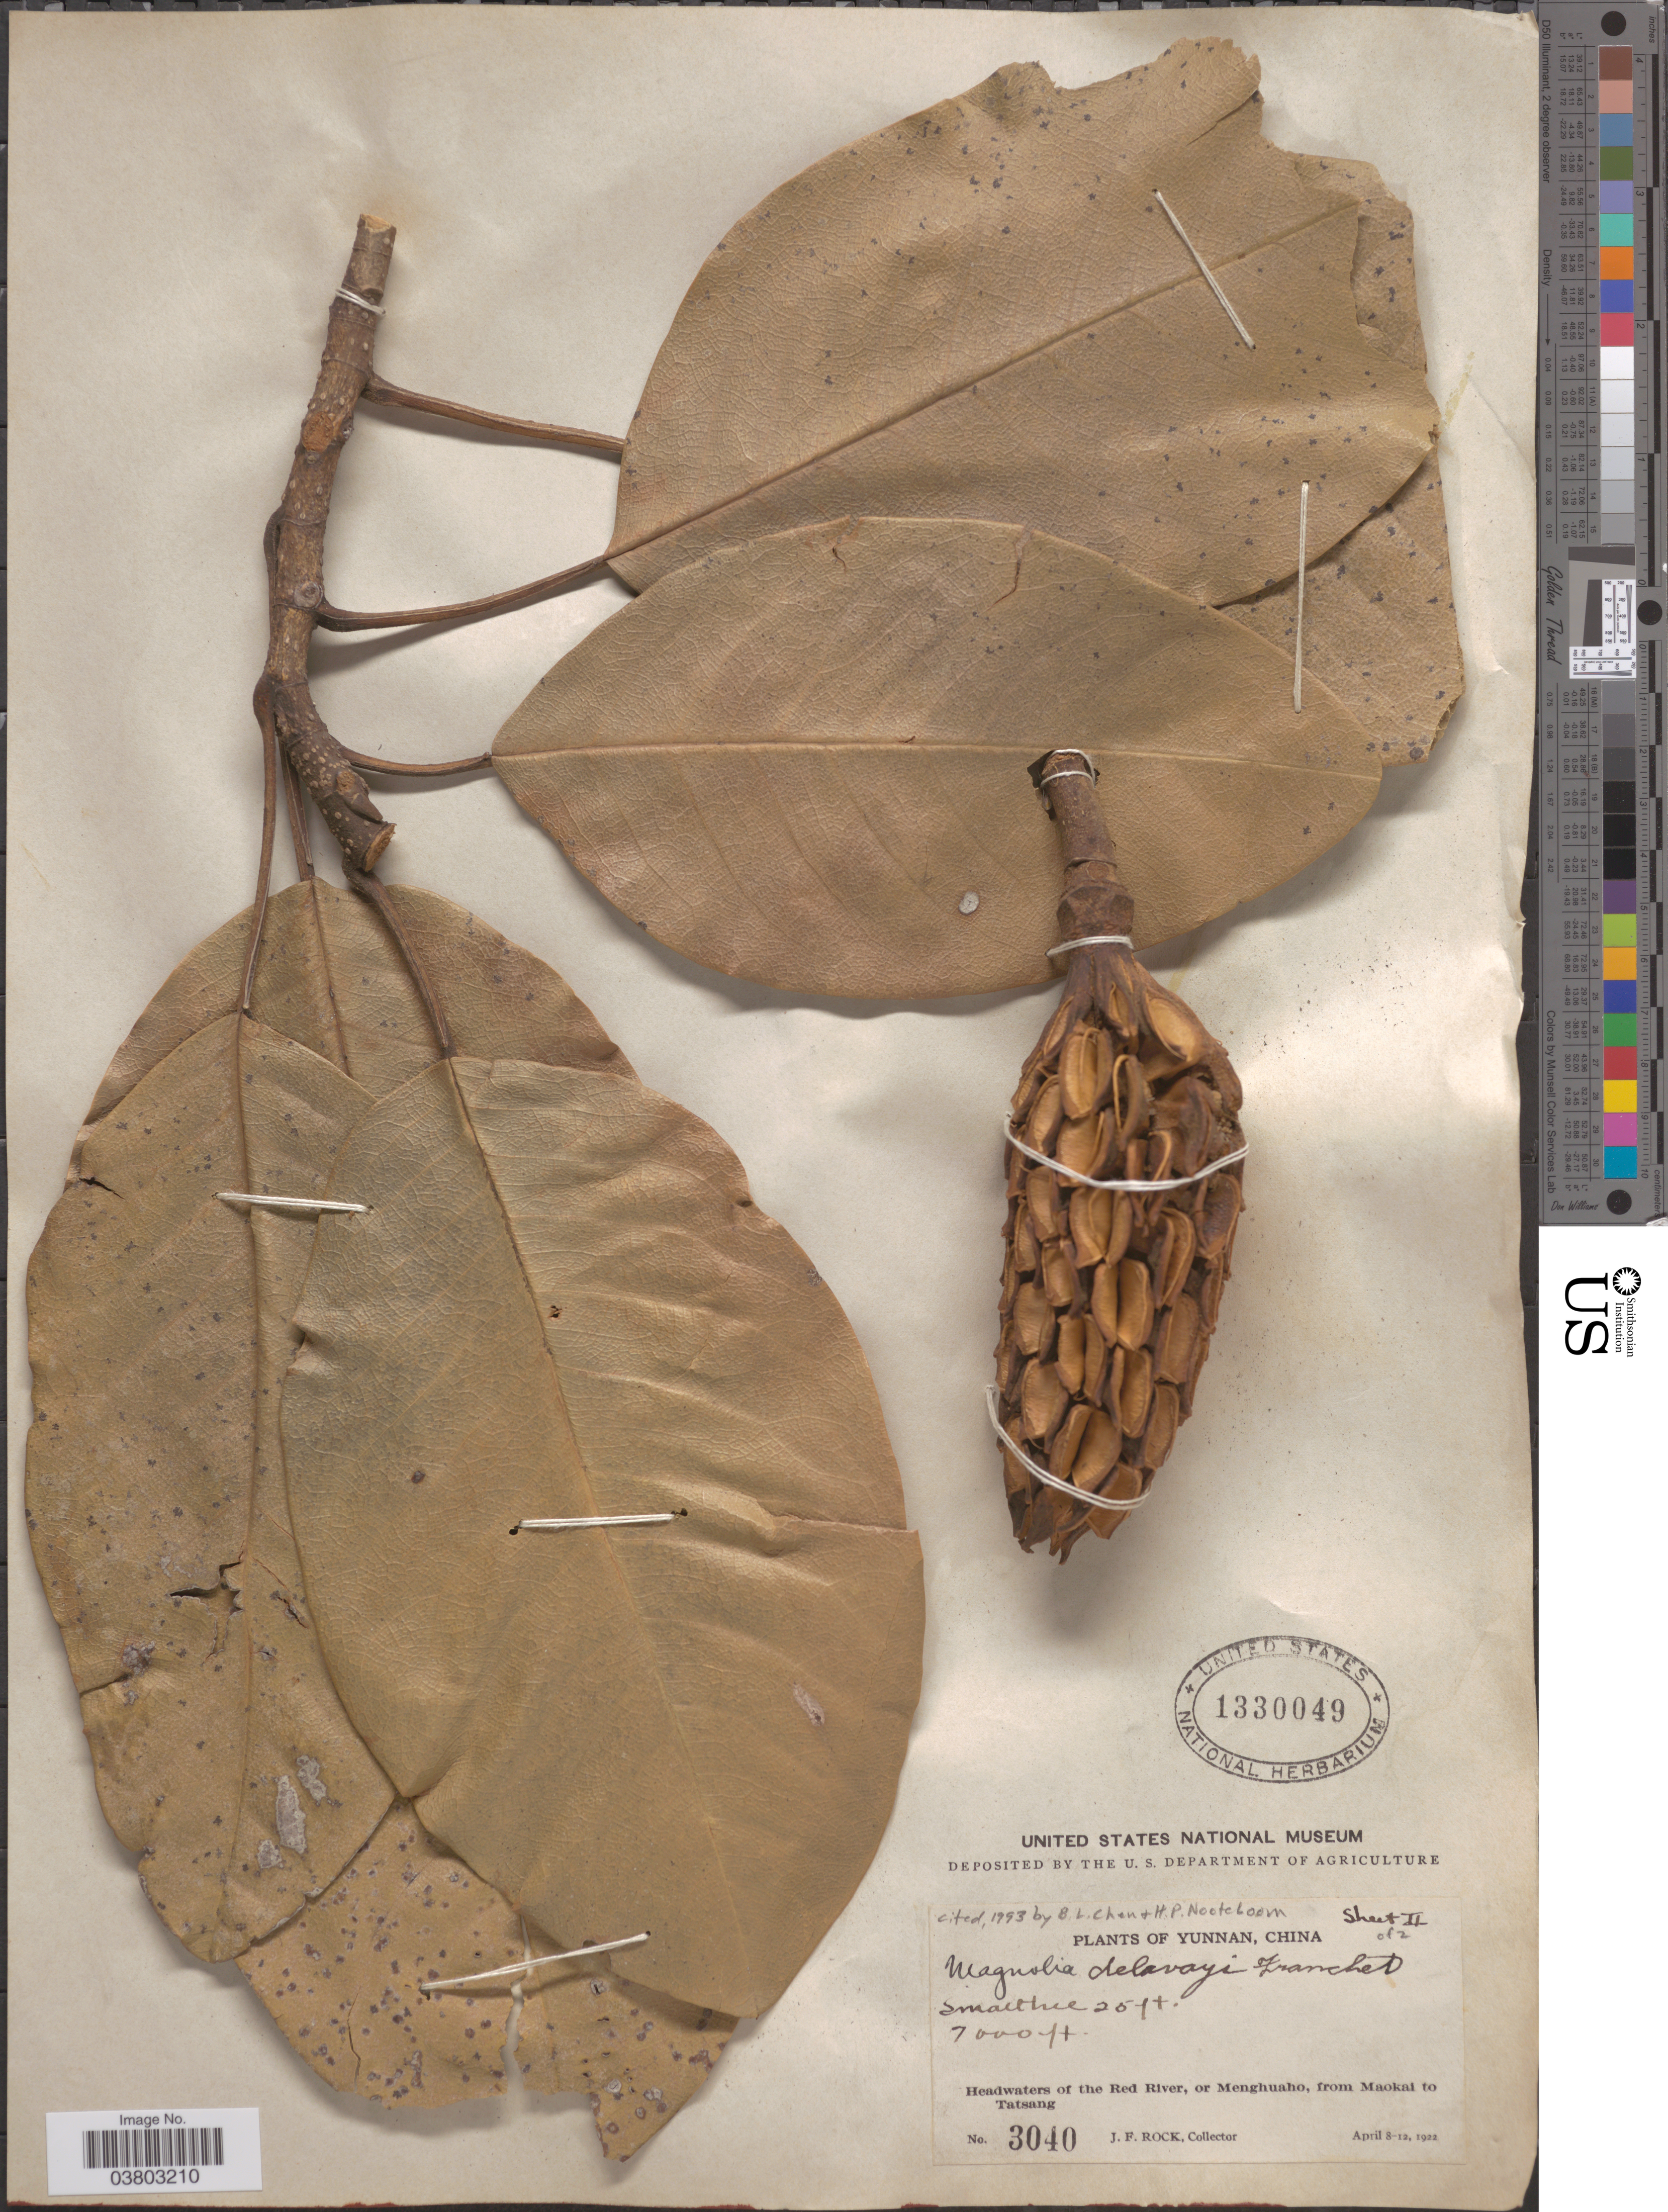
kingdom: Plantae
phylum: Tracheophyta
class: Magnoliopsida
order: Magnoliales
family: Magnoliaceae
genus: Magnolia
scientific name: Magnolia delavayi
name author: Franch.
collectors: J. Rock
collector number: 3040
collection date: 1922-04-08/1922-04-12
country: China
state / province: Yunnan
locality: Headwaters of Red River, or Menghuaho, from Maokai to Tatsang.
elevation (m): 2134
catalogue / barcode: US 1330049